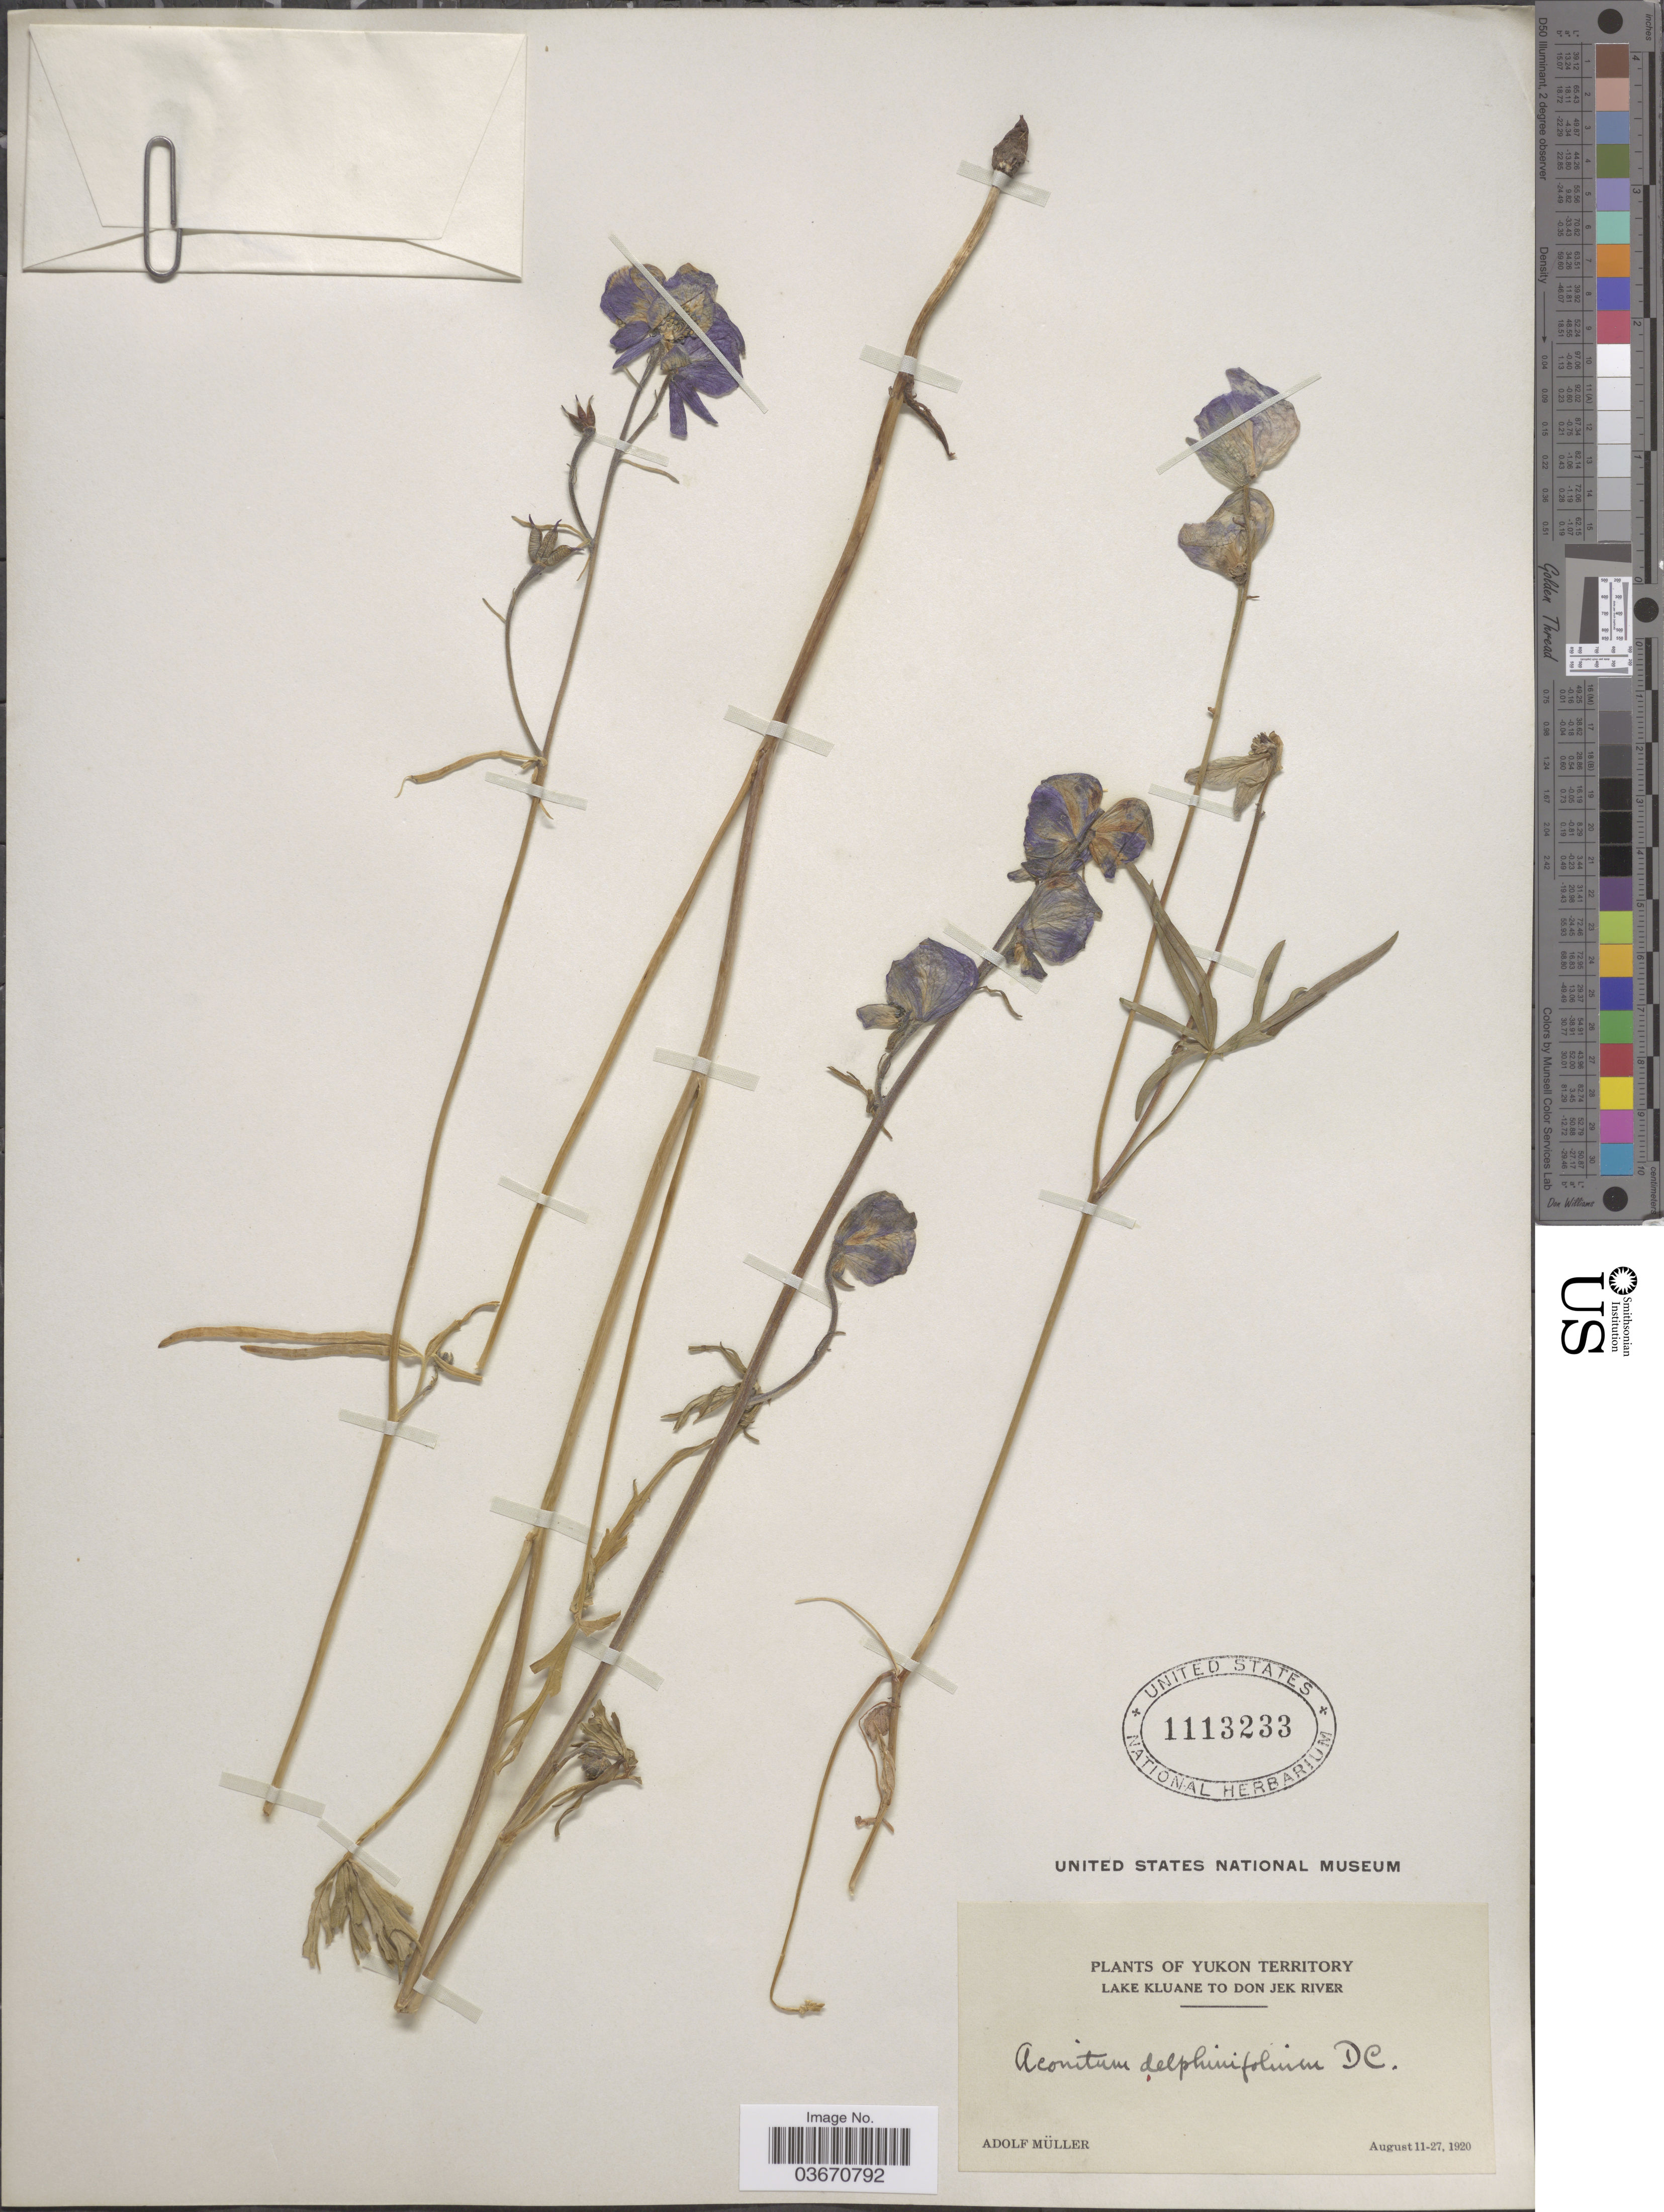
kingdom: Plantae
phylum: Tracheophyta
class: Magnoliopsida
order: Ranunculales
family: Ranunculaceae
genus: Aconitum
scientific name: Aconitum delphinifolium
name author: DC.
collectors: A. Muller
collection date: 1920-08-11/1920-08-27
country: Canada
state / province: Yukon Territory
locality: Lake Kluane to Don Jek River.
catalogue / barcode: US 1113233